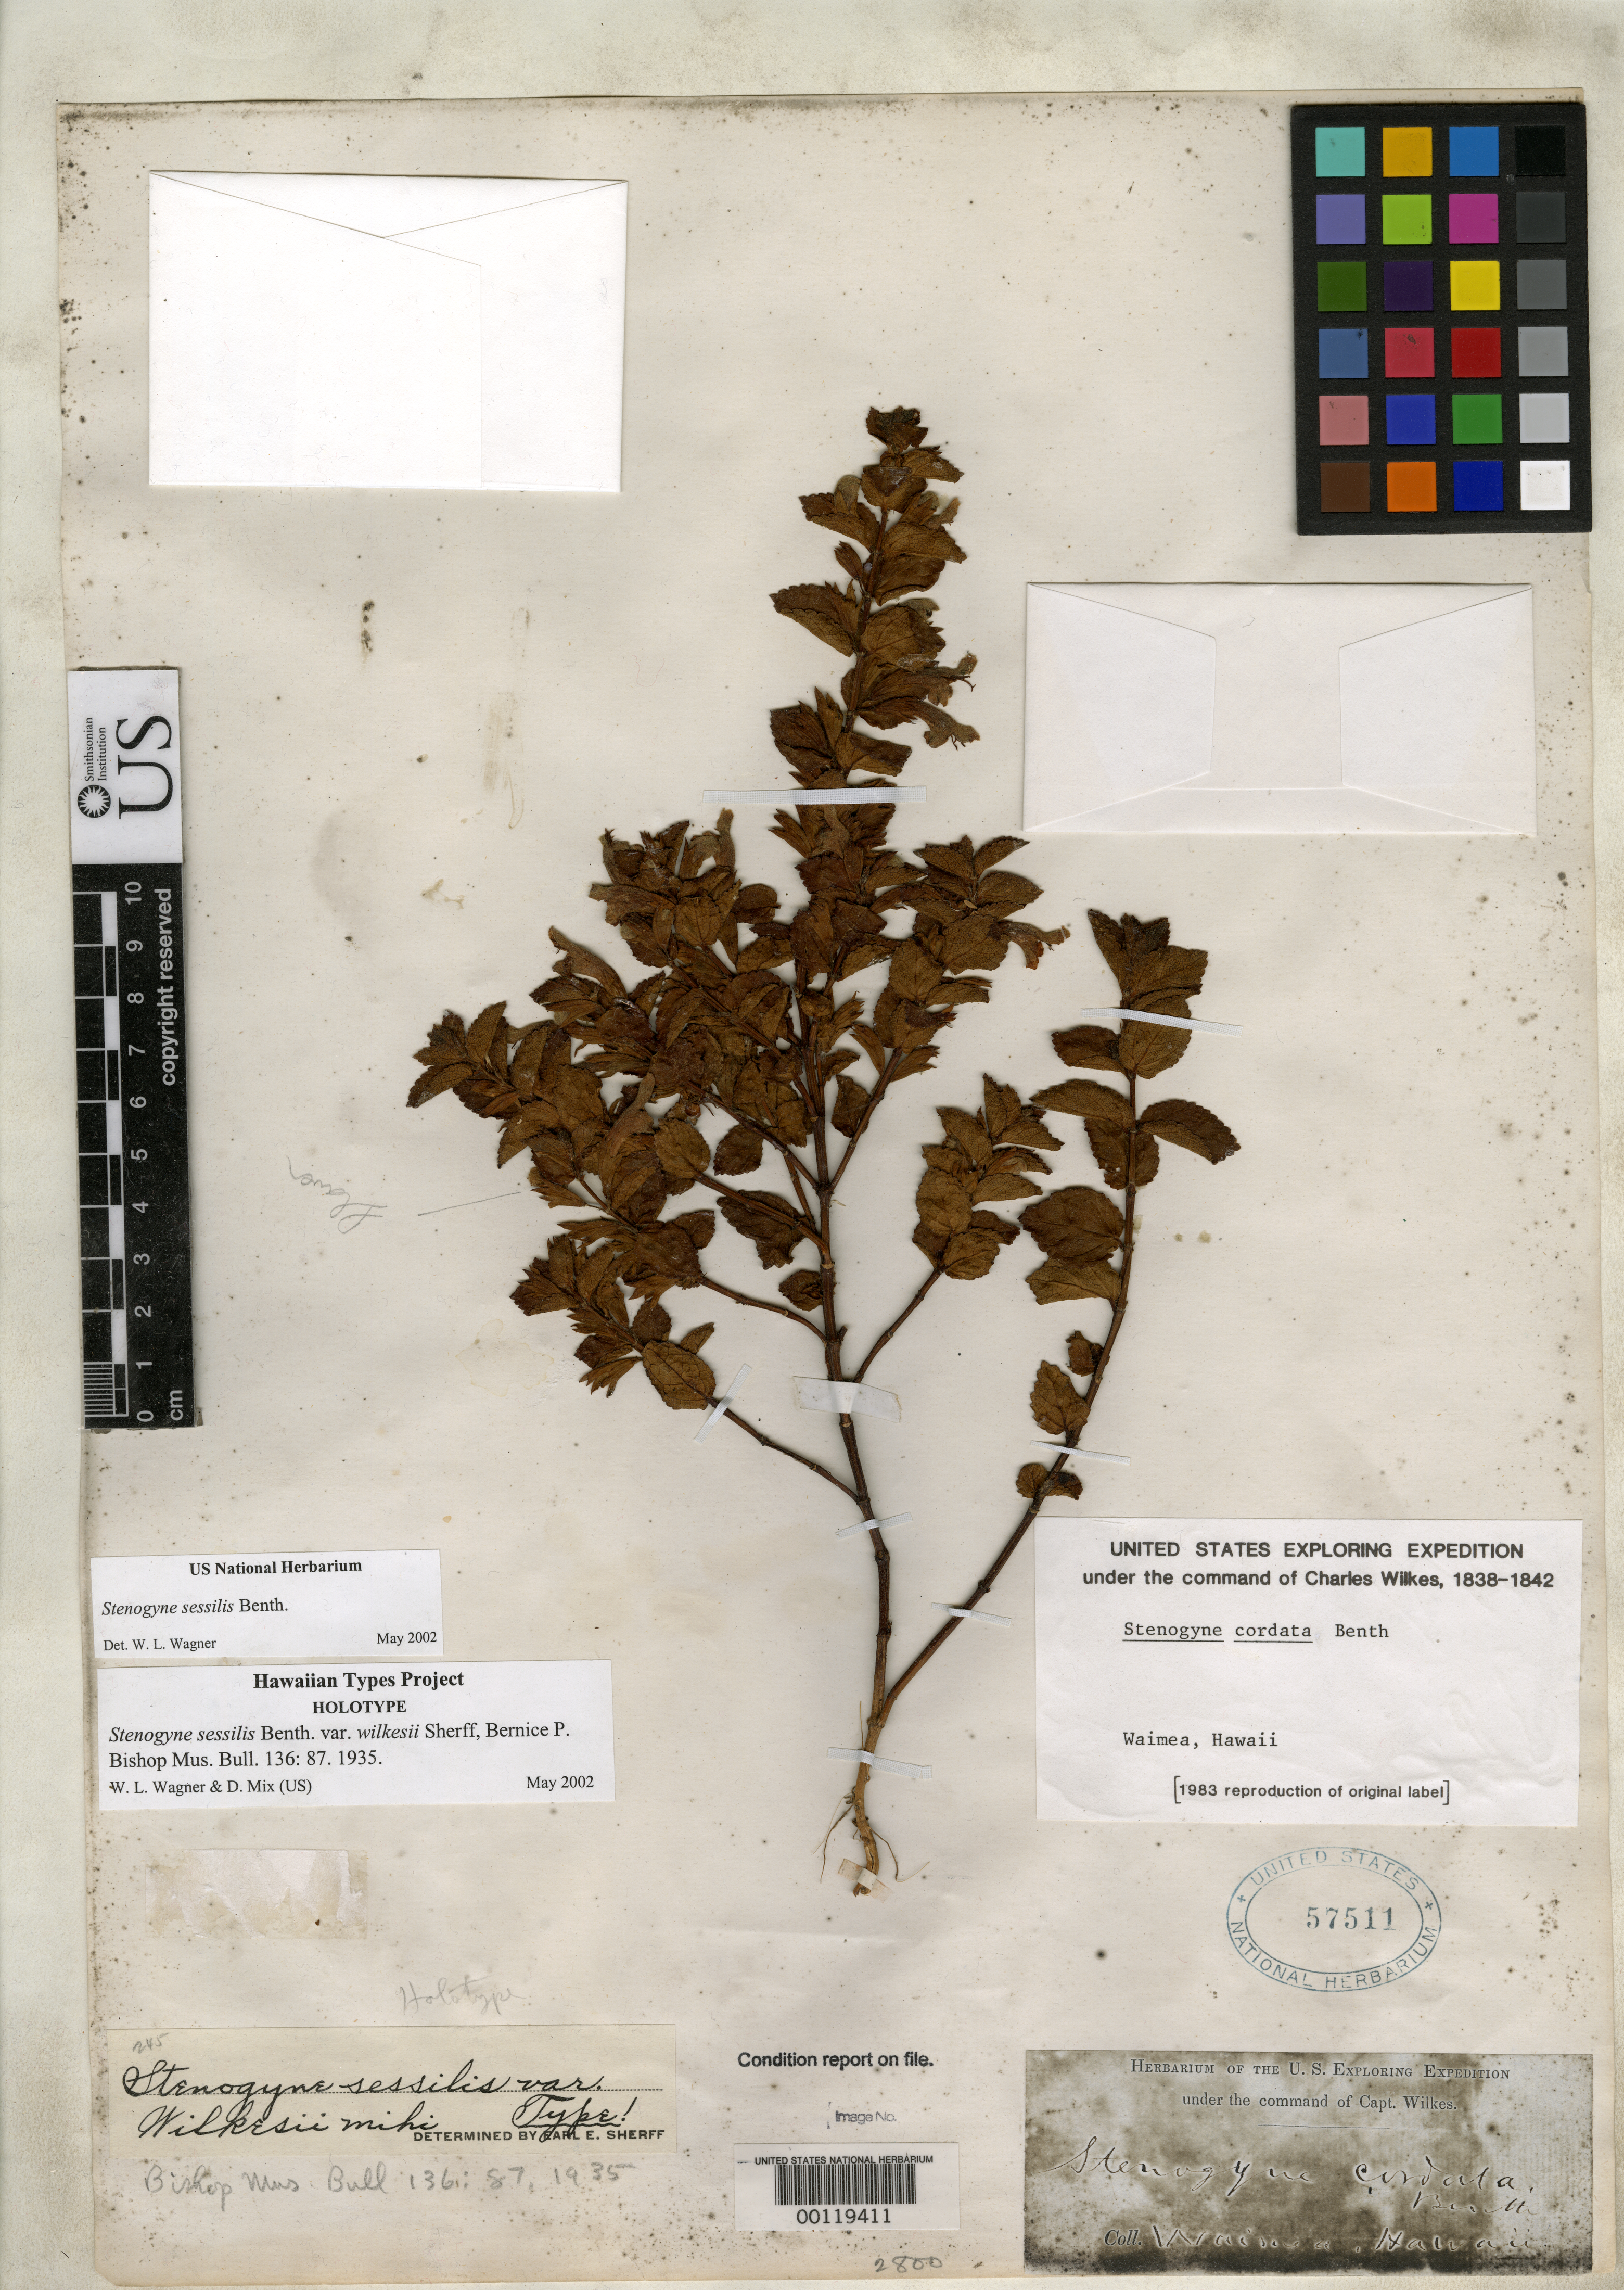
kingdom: Plantae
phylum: Tracheophyta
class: Magnoliopsida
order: Lamiales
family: Lamiaceae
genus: Stenogyne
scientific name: Stenogyne sessilis var. wilkesii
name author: Sherff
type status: Holotype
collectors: Wilkes Explor. Exped.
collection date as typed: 1840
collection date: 1840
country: United States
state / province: Hawaii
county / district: Kauai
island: Kaua'i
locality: Waimea.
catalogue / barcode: US 57511